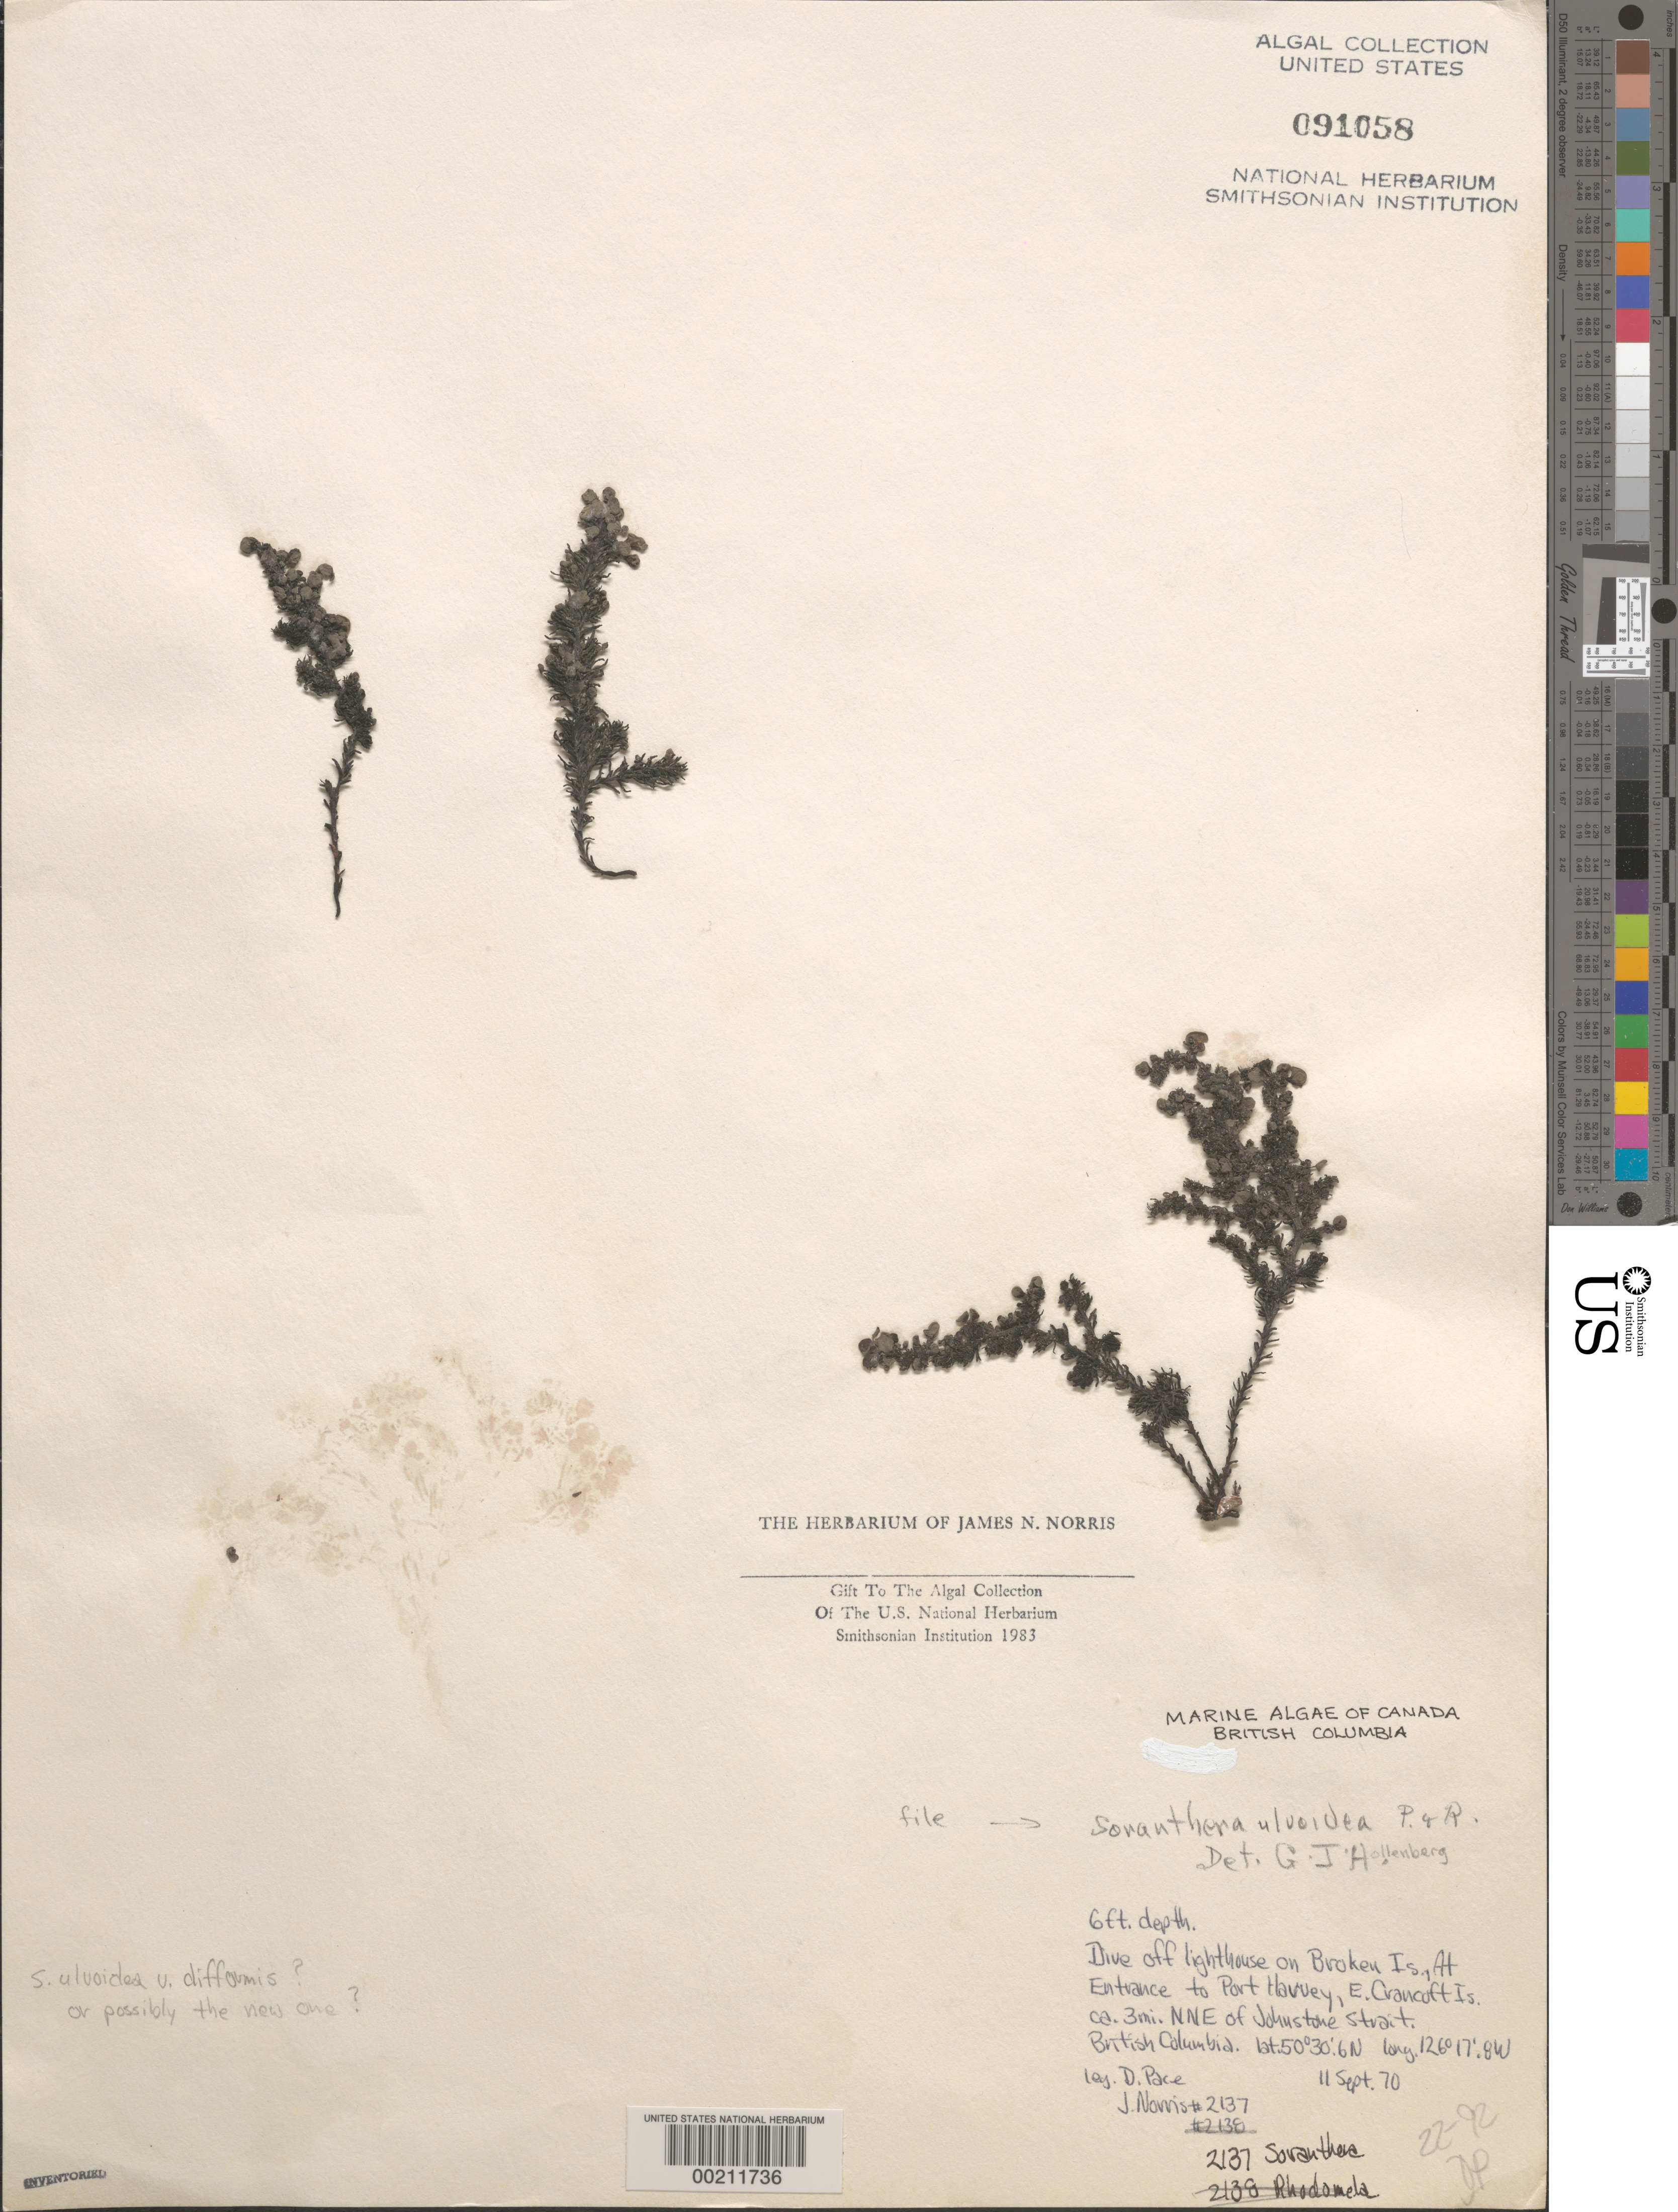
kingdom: Chromista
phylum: Ochrophyta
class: Phaeophyceae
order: Dictyosiphonales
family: Punctariaceae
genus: Soranthera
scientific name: Soranthera ulvoidea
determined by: Hollenberg, George J.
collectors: D. Pace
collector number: Jn-2137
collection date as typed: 11 Sep 1970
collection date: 1970-09-11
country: Canada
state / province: British Columbia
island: Broken Island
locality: Port Harvey, Crancroft Island, ca. 3 miles north northeast of Johnstone Strait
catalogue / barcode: US 91058